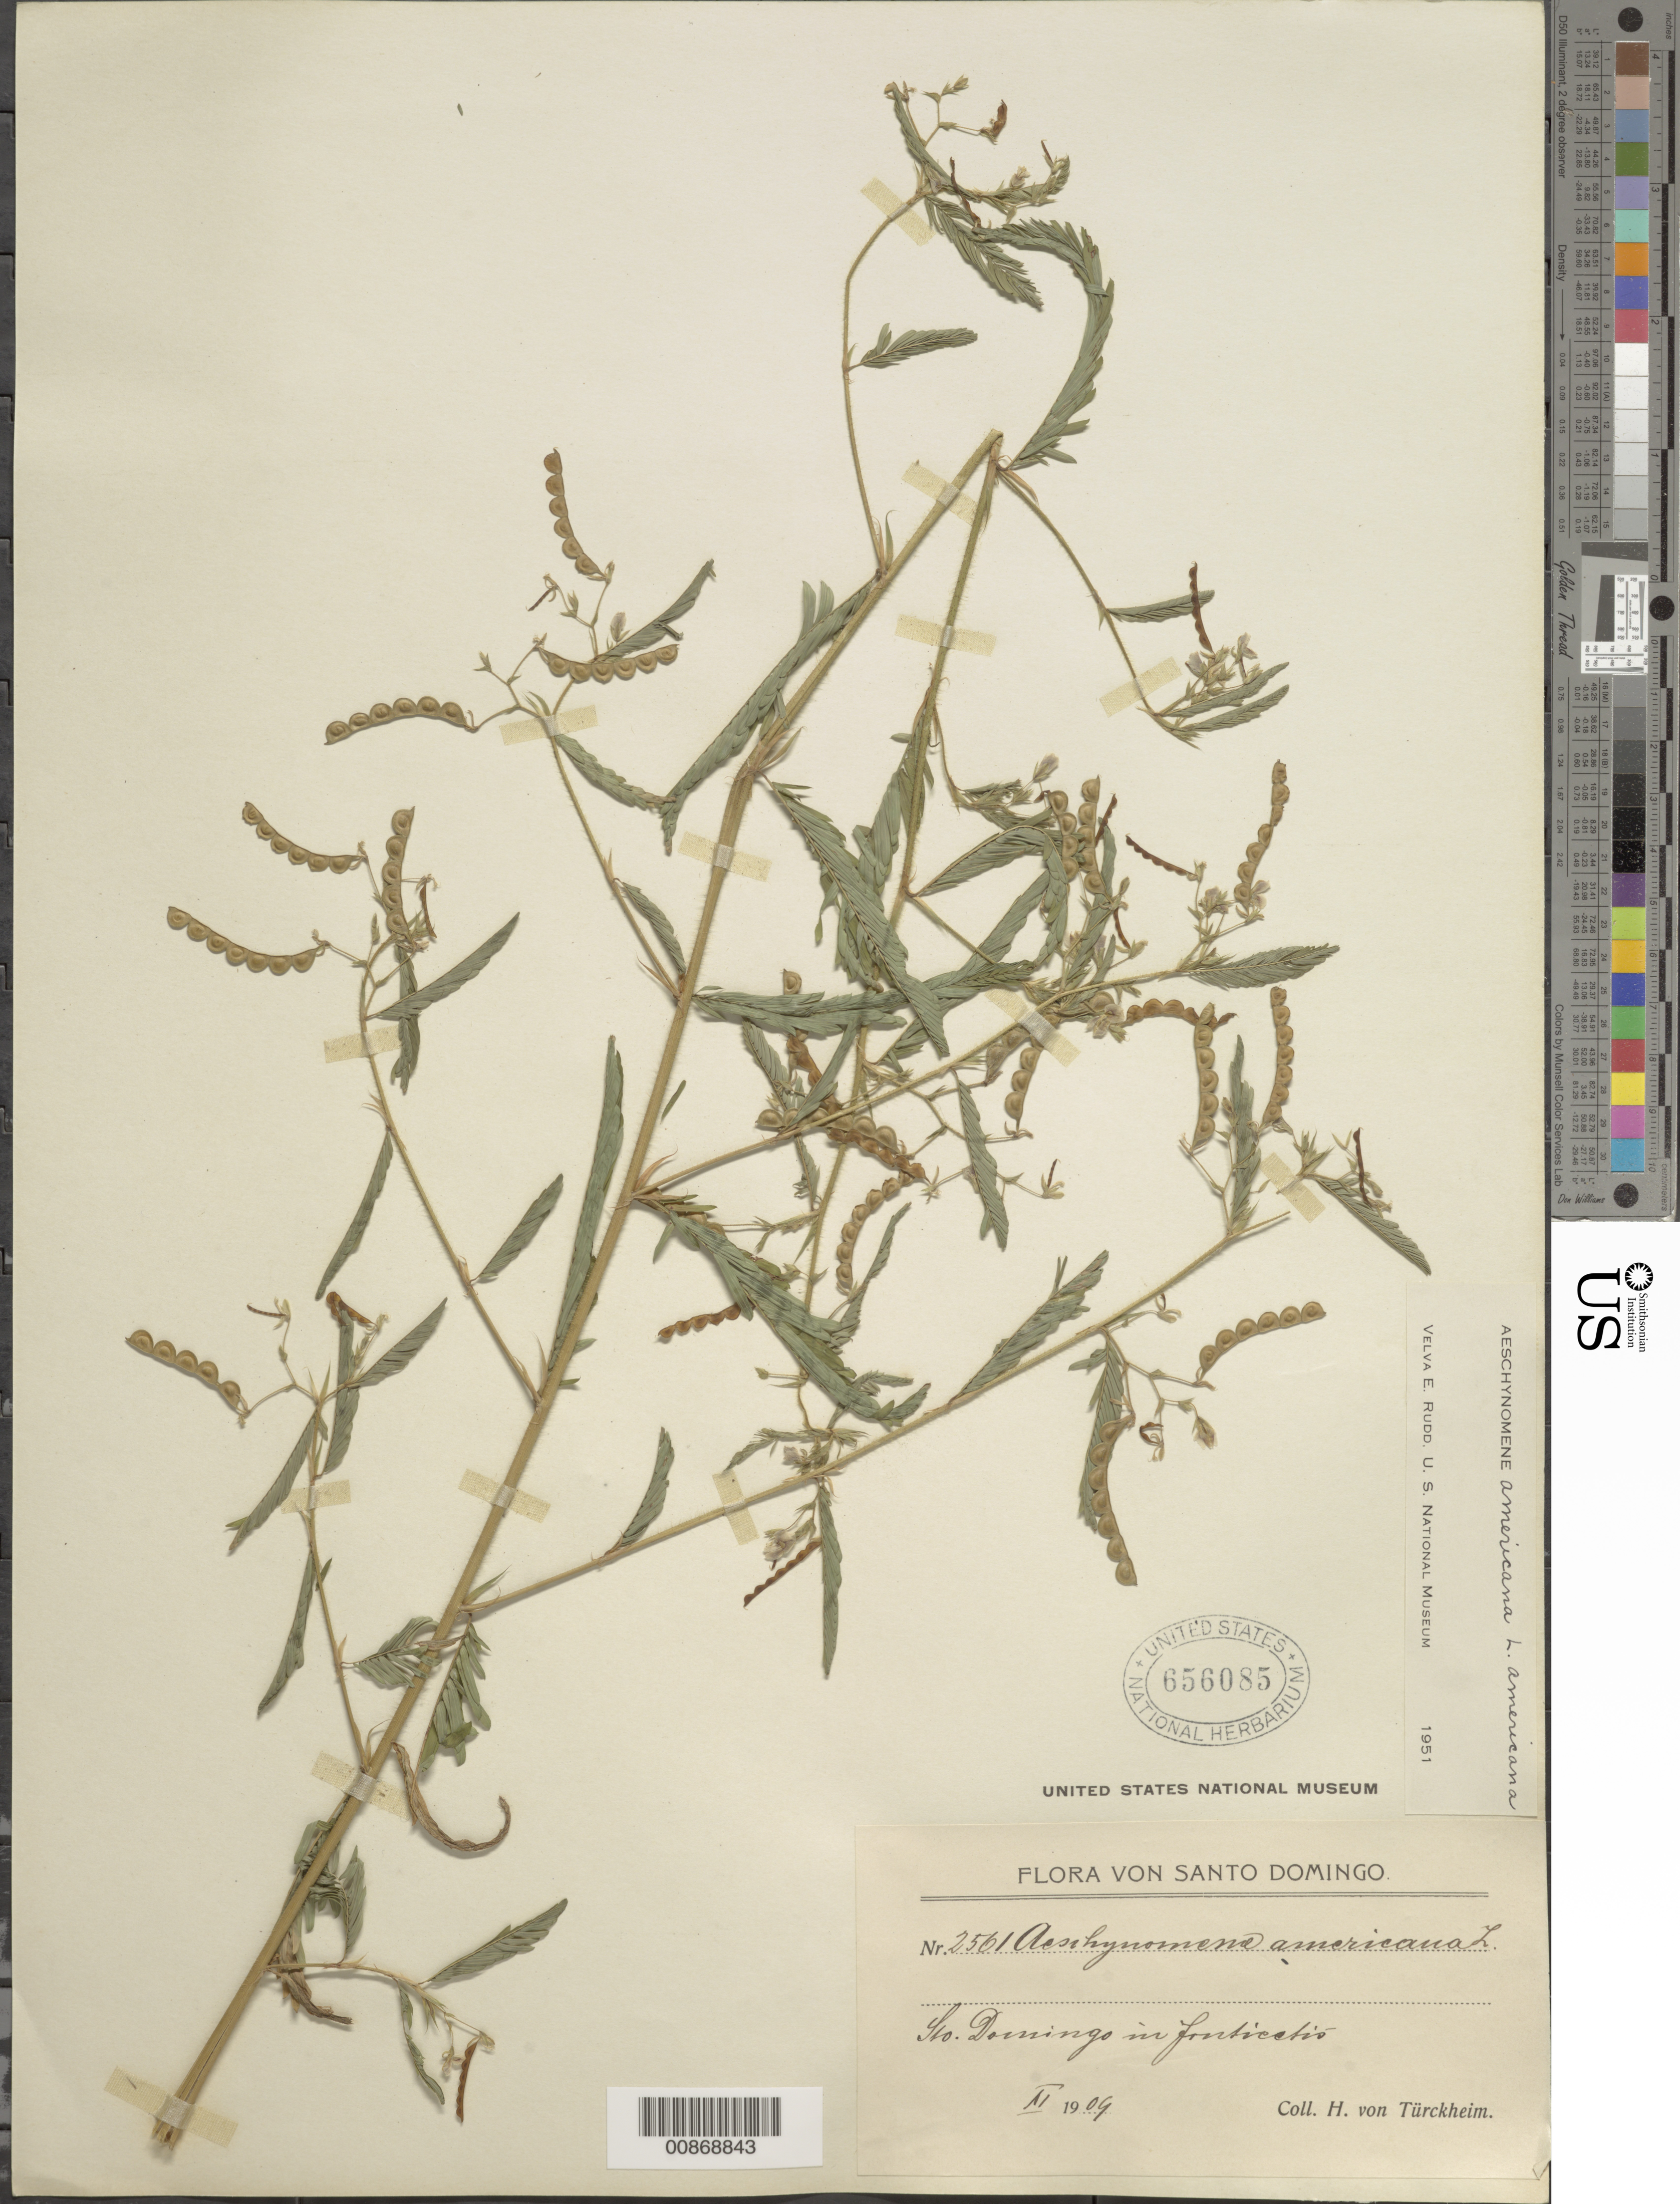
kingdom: Plantae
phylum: Tracheophyta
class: Magnoliopsida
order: Fabales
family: Fabaceae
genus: Aeschynomene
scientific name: Aeschynomene americana var. americana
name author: L.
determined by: Rudd, V. E.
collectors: H. von Türckheim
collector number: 2561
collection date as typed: Nov 1909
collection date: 1909-11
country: Dominican Republic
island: Hispaniola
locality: Sto. Domingo.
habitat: In fruticetis.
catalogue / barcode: US 656085